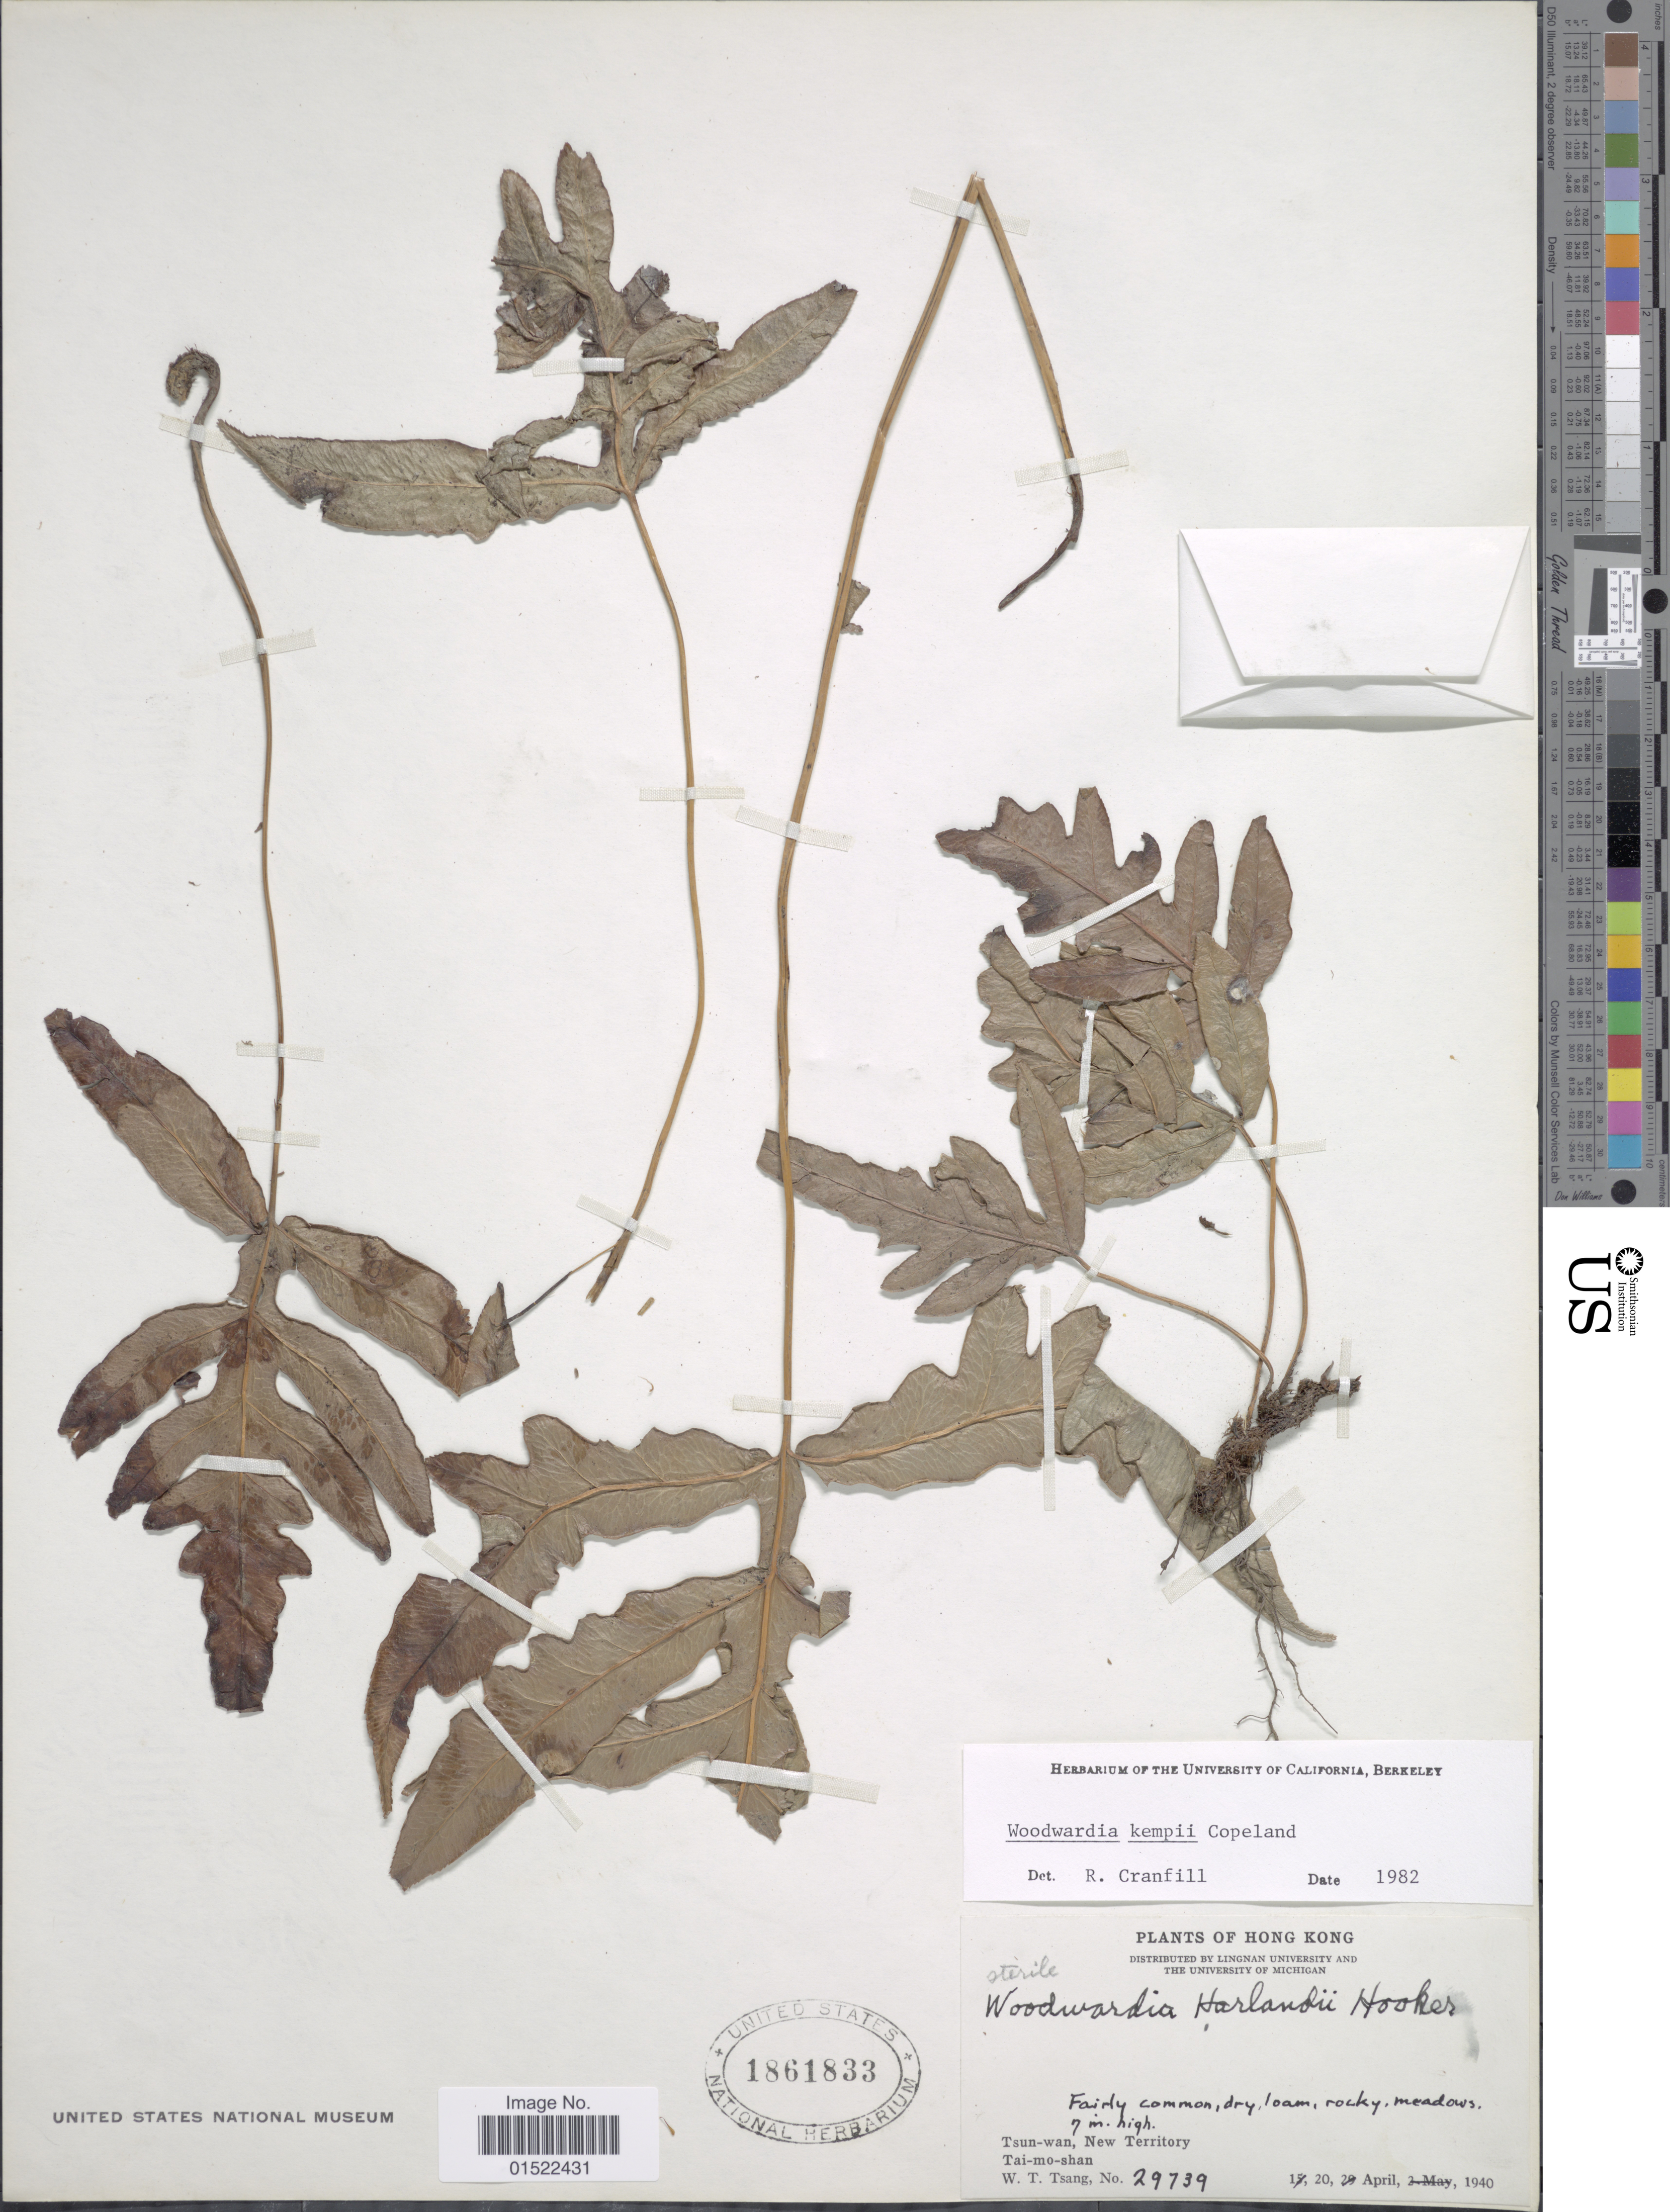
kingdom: Plantae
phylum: Tracheophyta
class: Polypodiopsida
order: Polypodiales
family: Blechnaceae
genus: Woodwardia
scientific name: Woodwardia kempii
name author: Copel.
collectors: W. T. Tsang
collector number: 29739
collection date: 1940-04-20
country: China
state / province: Hong Kong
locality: Tsun-wan, New Territory, Tai-mo-shan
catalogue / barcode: US 1861833